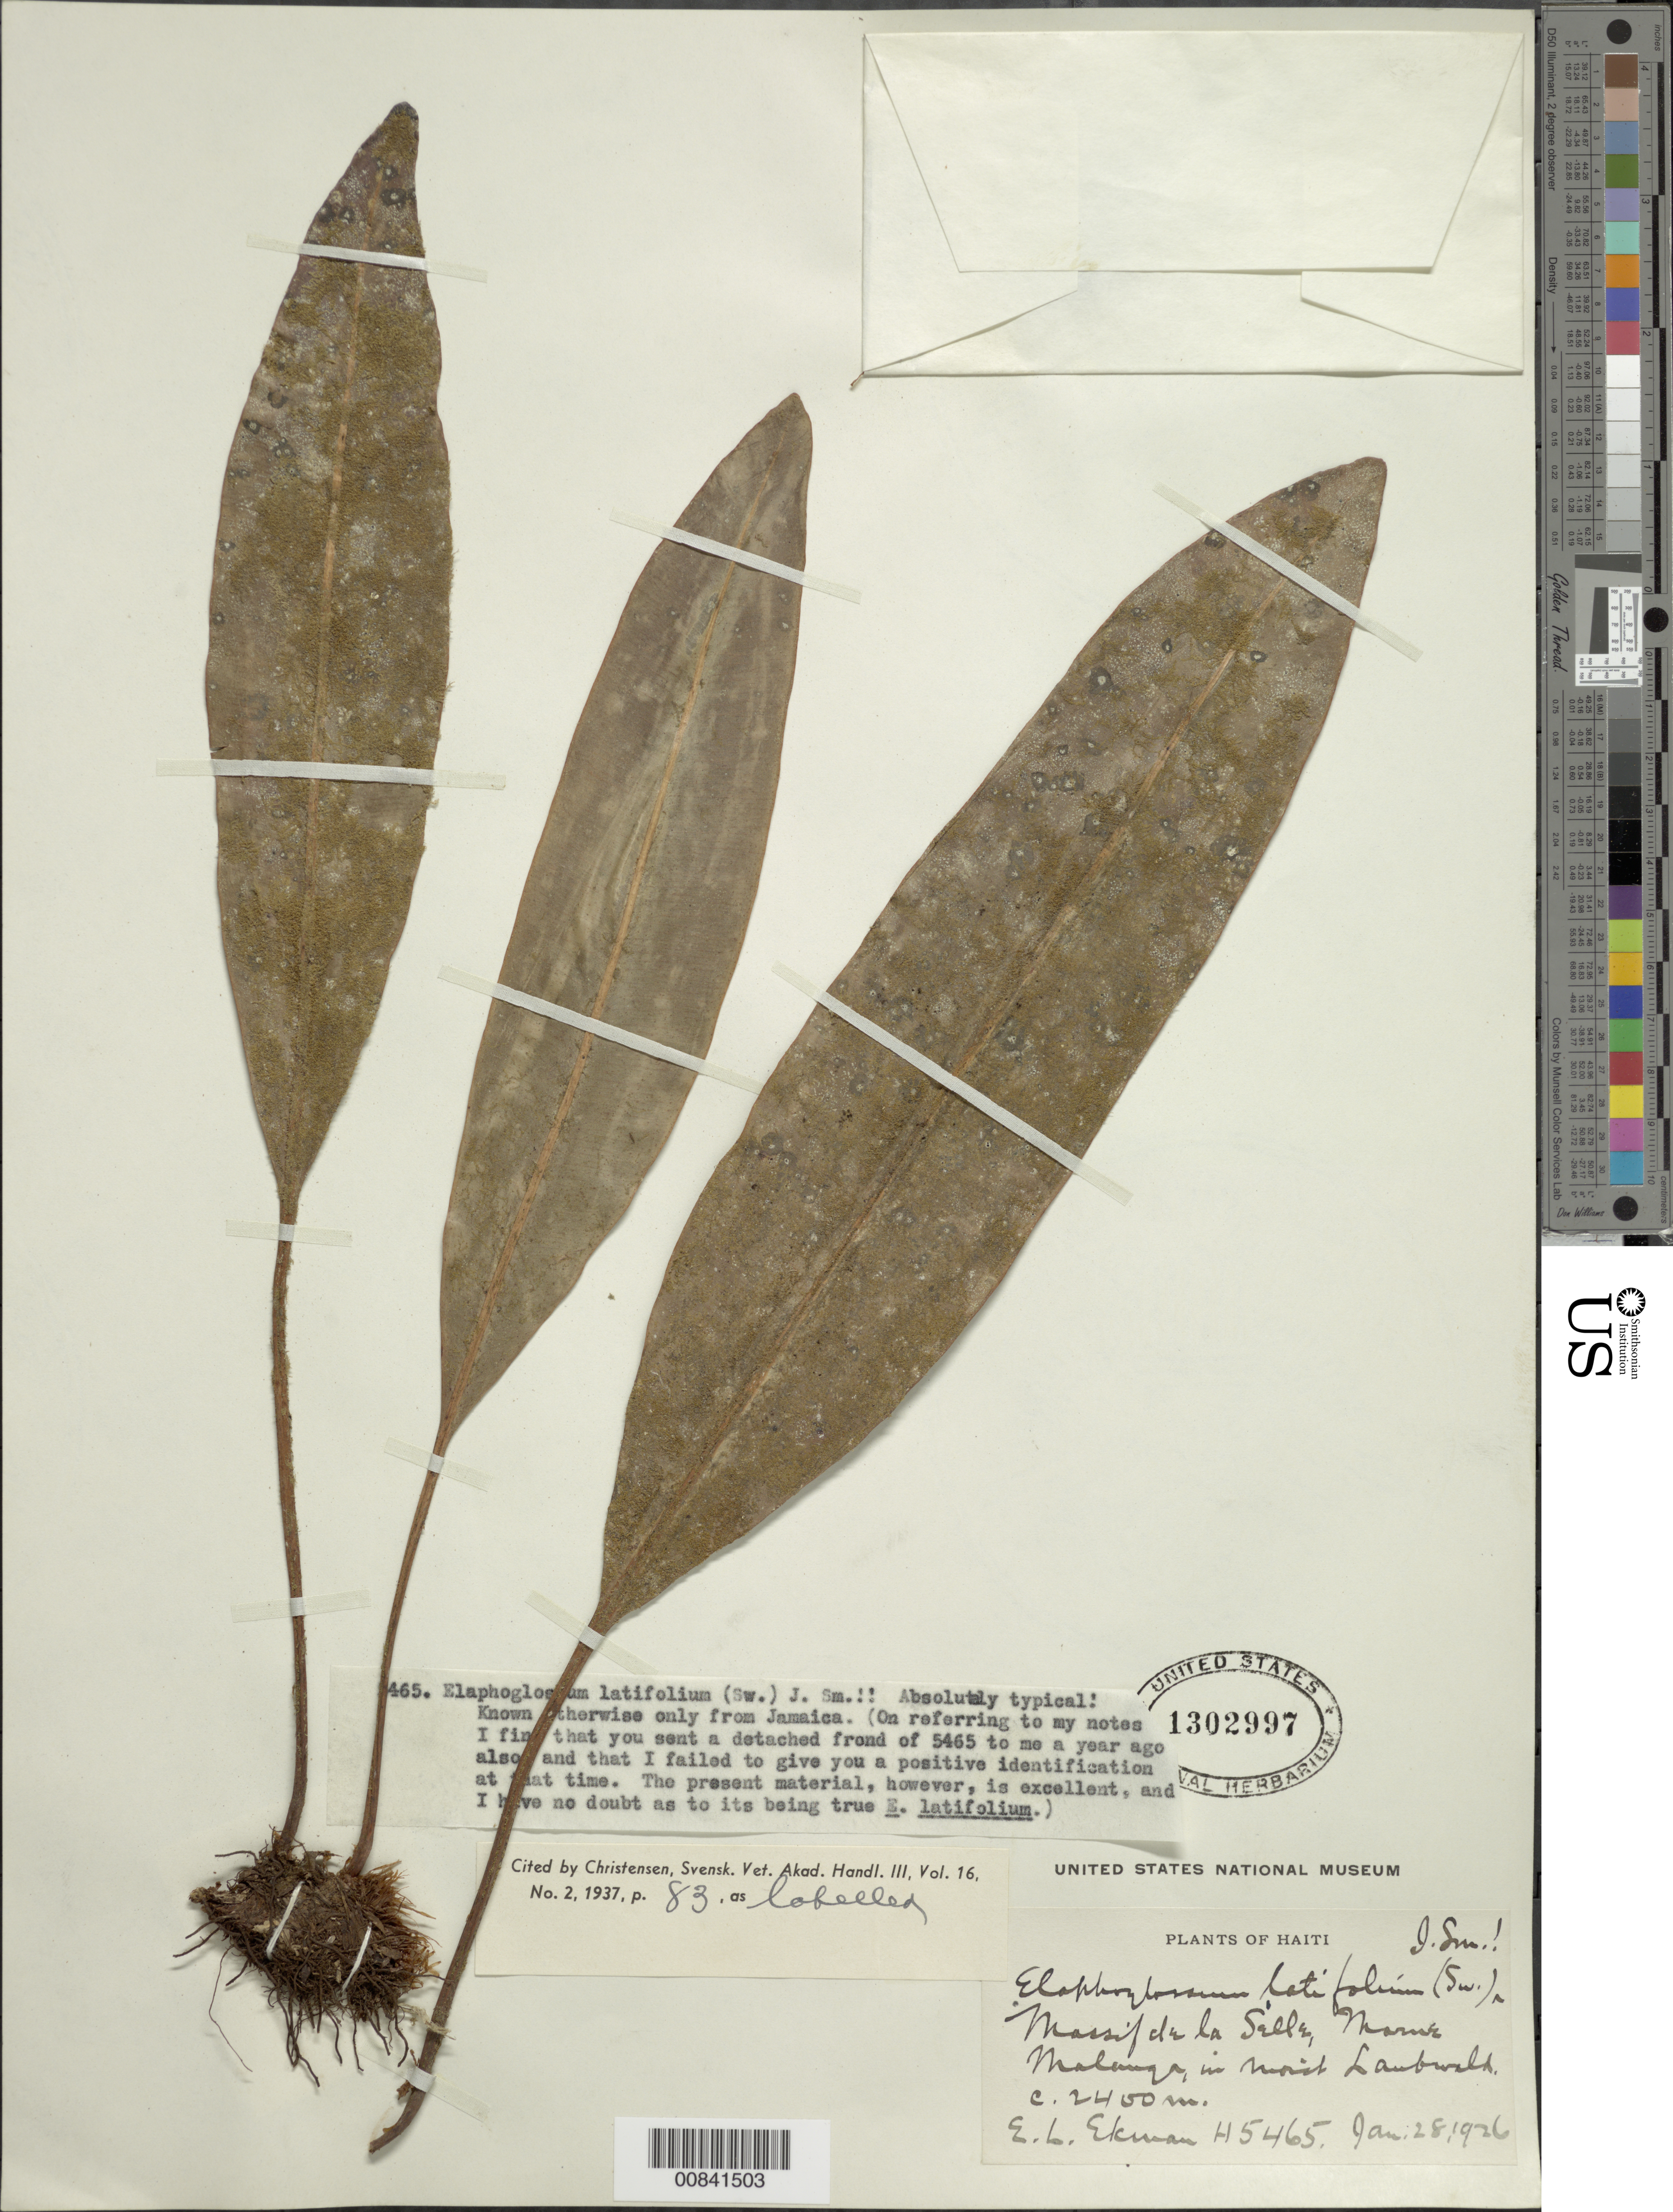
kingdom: Plantae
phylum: Tracheophyta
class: Polypodiopsida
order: Polypodiales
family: Dryopteridaceae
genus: Elaphoglossum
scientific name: Elaphoglossum latifolium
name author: (Sw.) J. Sm.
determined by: Christensen, C. F. A.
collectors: E. L. Ekman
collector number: H 5465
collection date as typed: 28 Jan 1926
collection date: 1926-01-28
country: Haiti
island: Hispaniola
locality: Massif de la Selle, Morne Malanga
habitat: Moist laubwald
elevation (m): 2400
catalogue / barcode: US 1302997